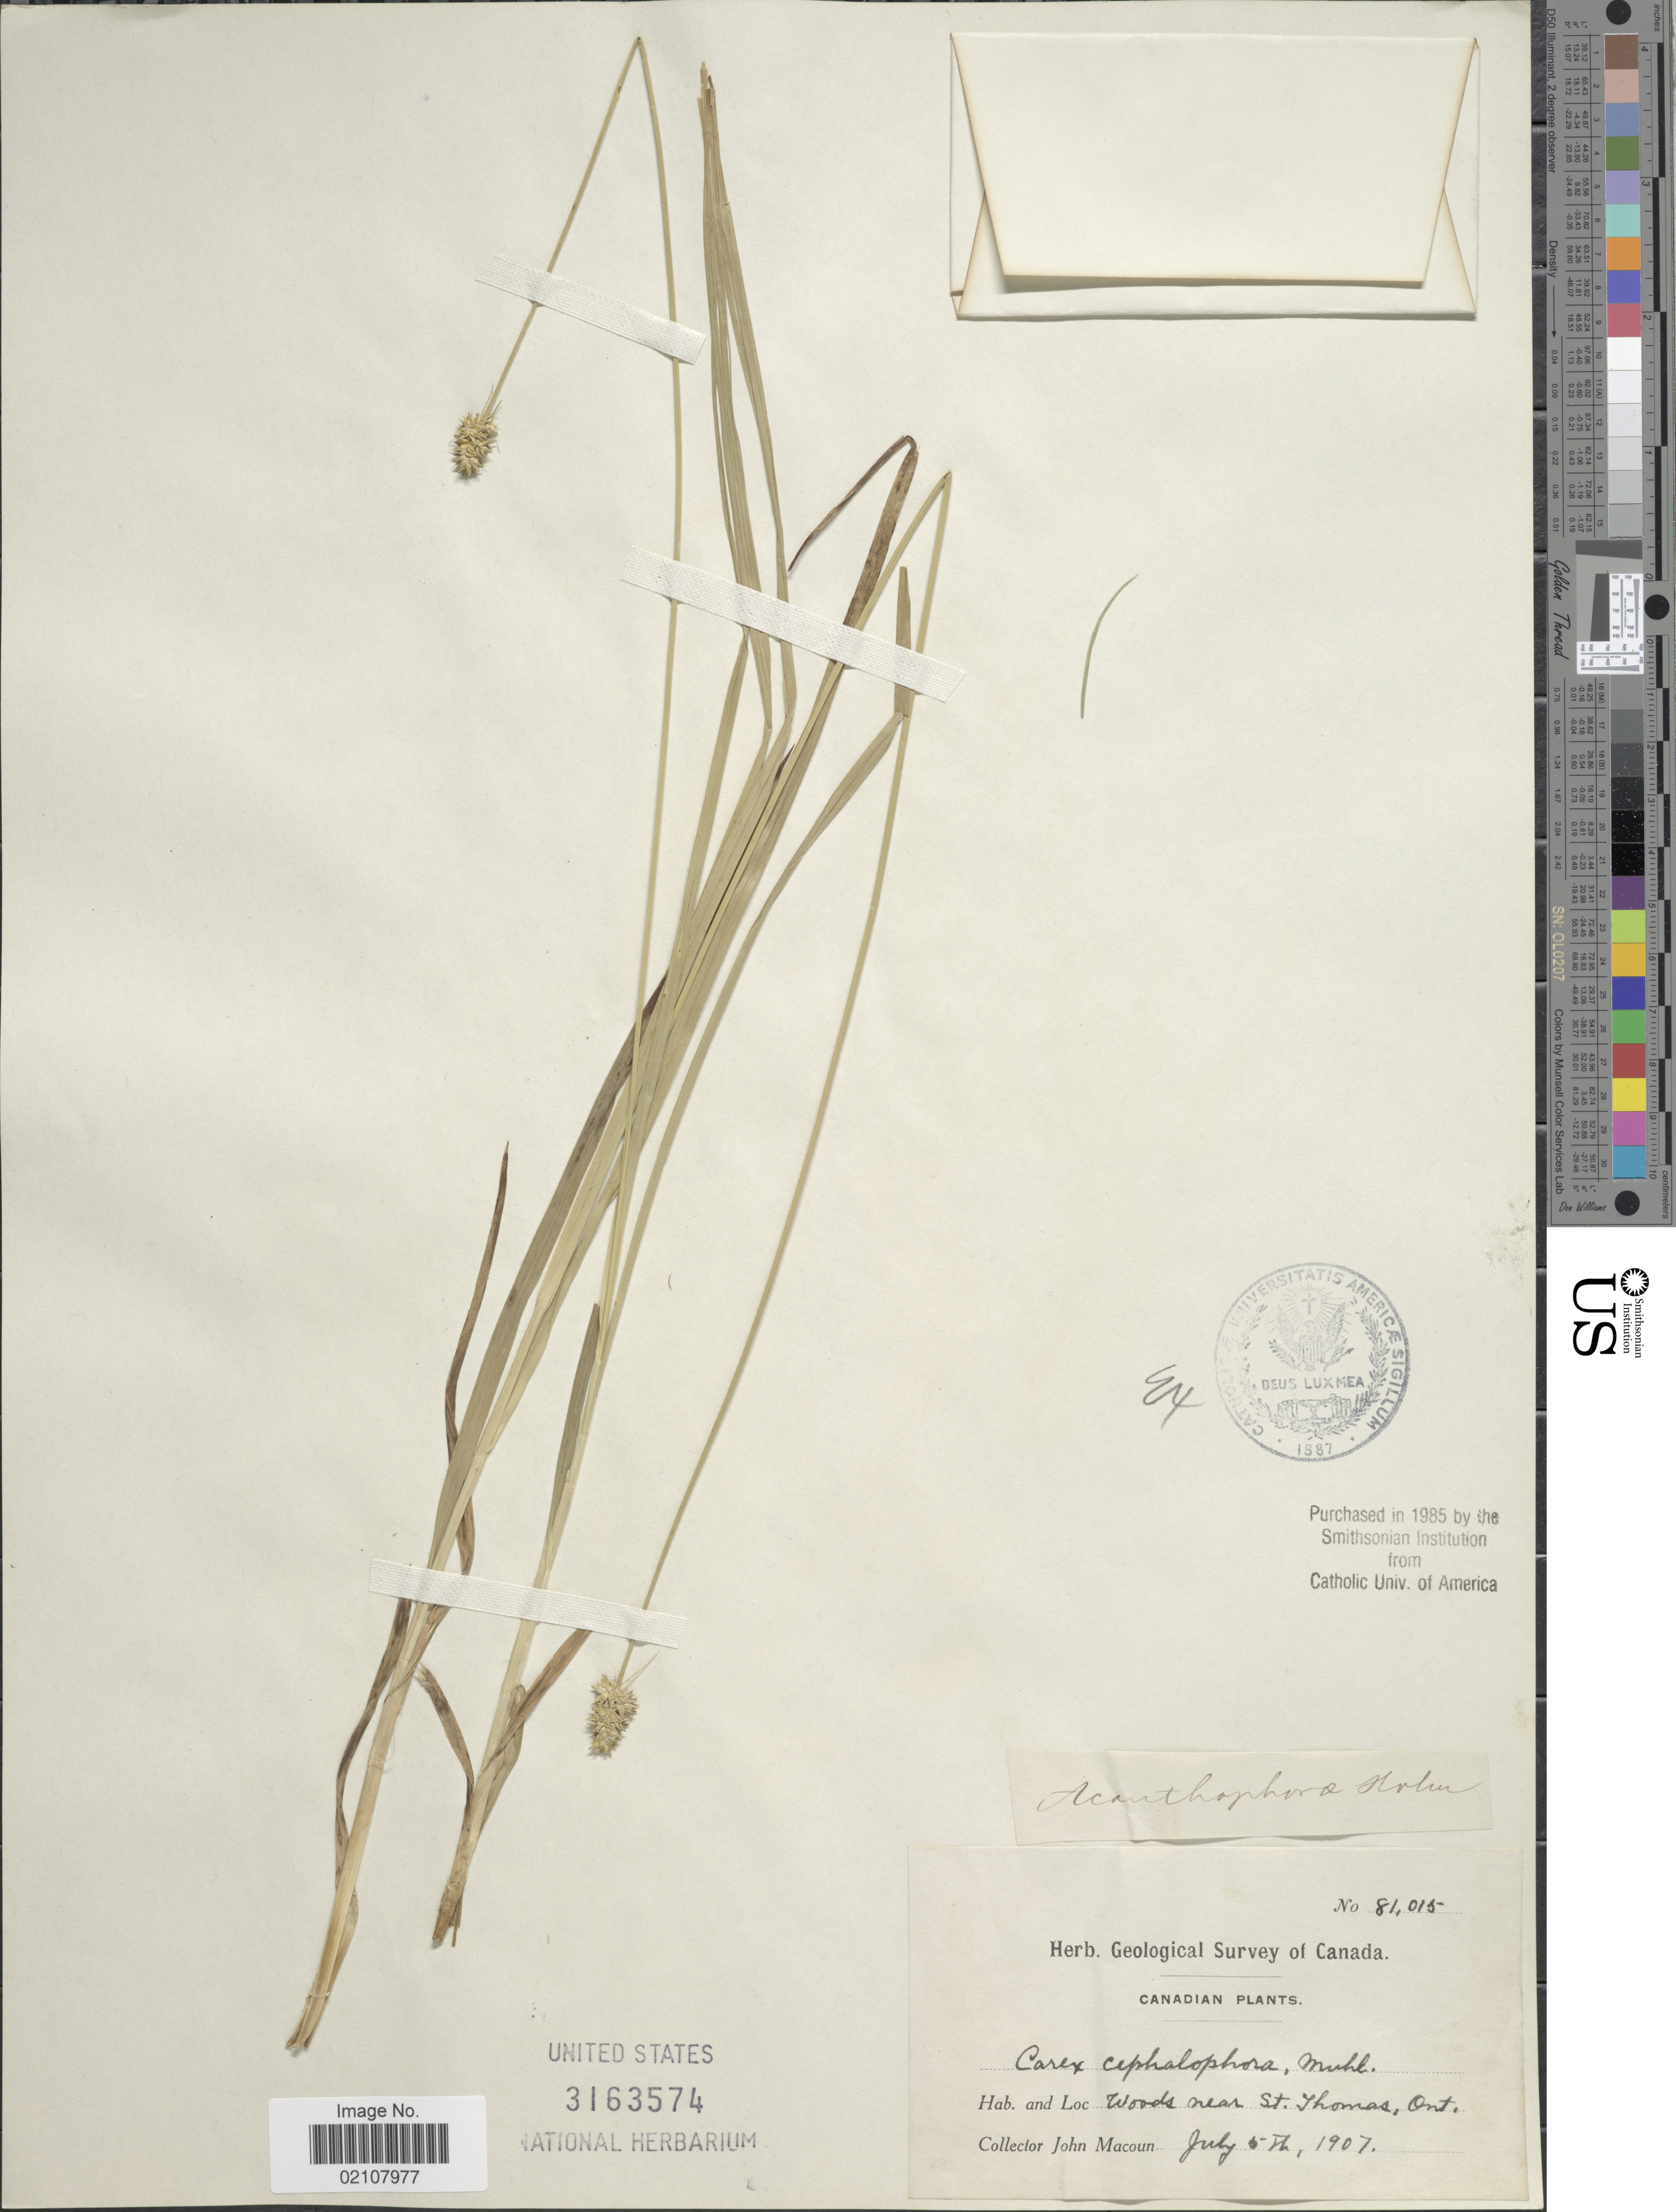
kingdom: Plantae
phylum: Tracheophyta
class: Liliopsida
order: Poales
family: Cyperaceae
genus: Carex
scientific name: Carex cephalophora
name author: Muhl. ex Willd.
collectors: J. Macoun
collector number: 81015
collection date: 1907-07-05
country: Canada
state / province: Ontario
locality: Woods near St Thomas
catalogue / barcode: US 3163574